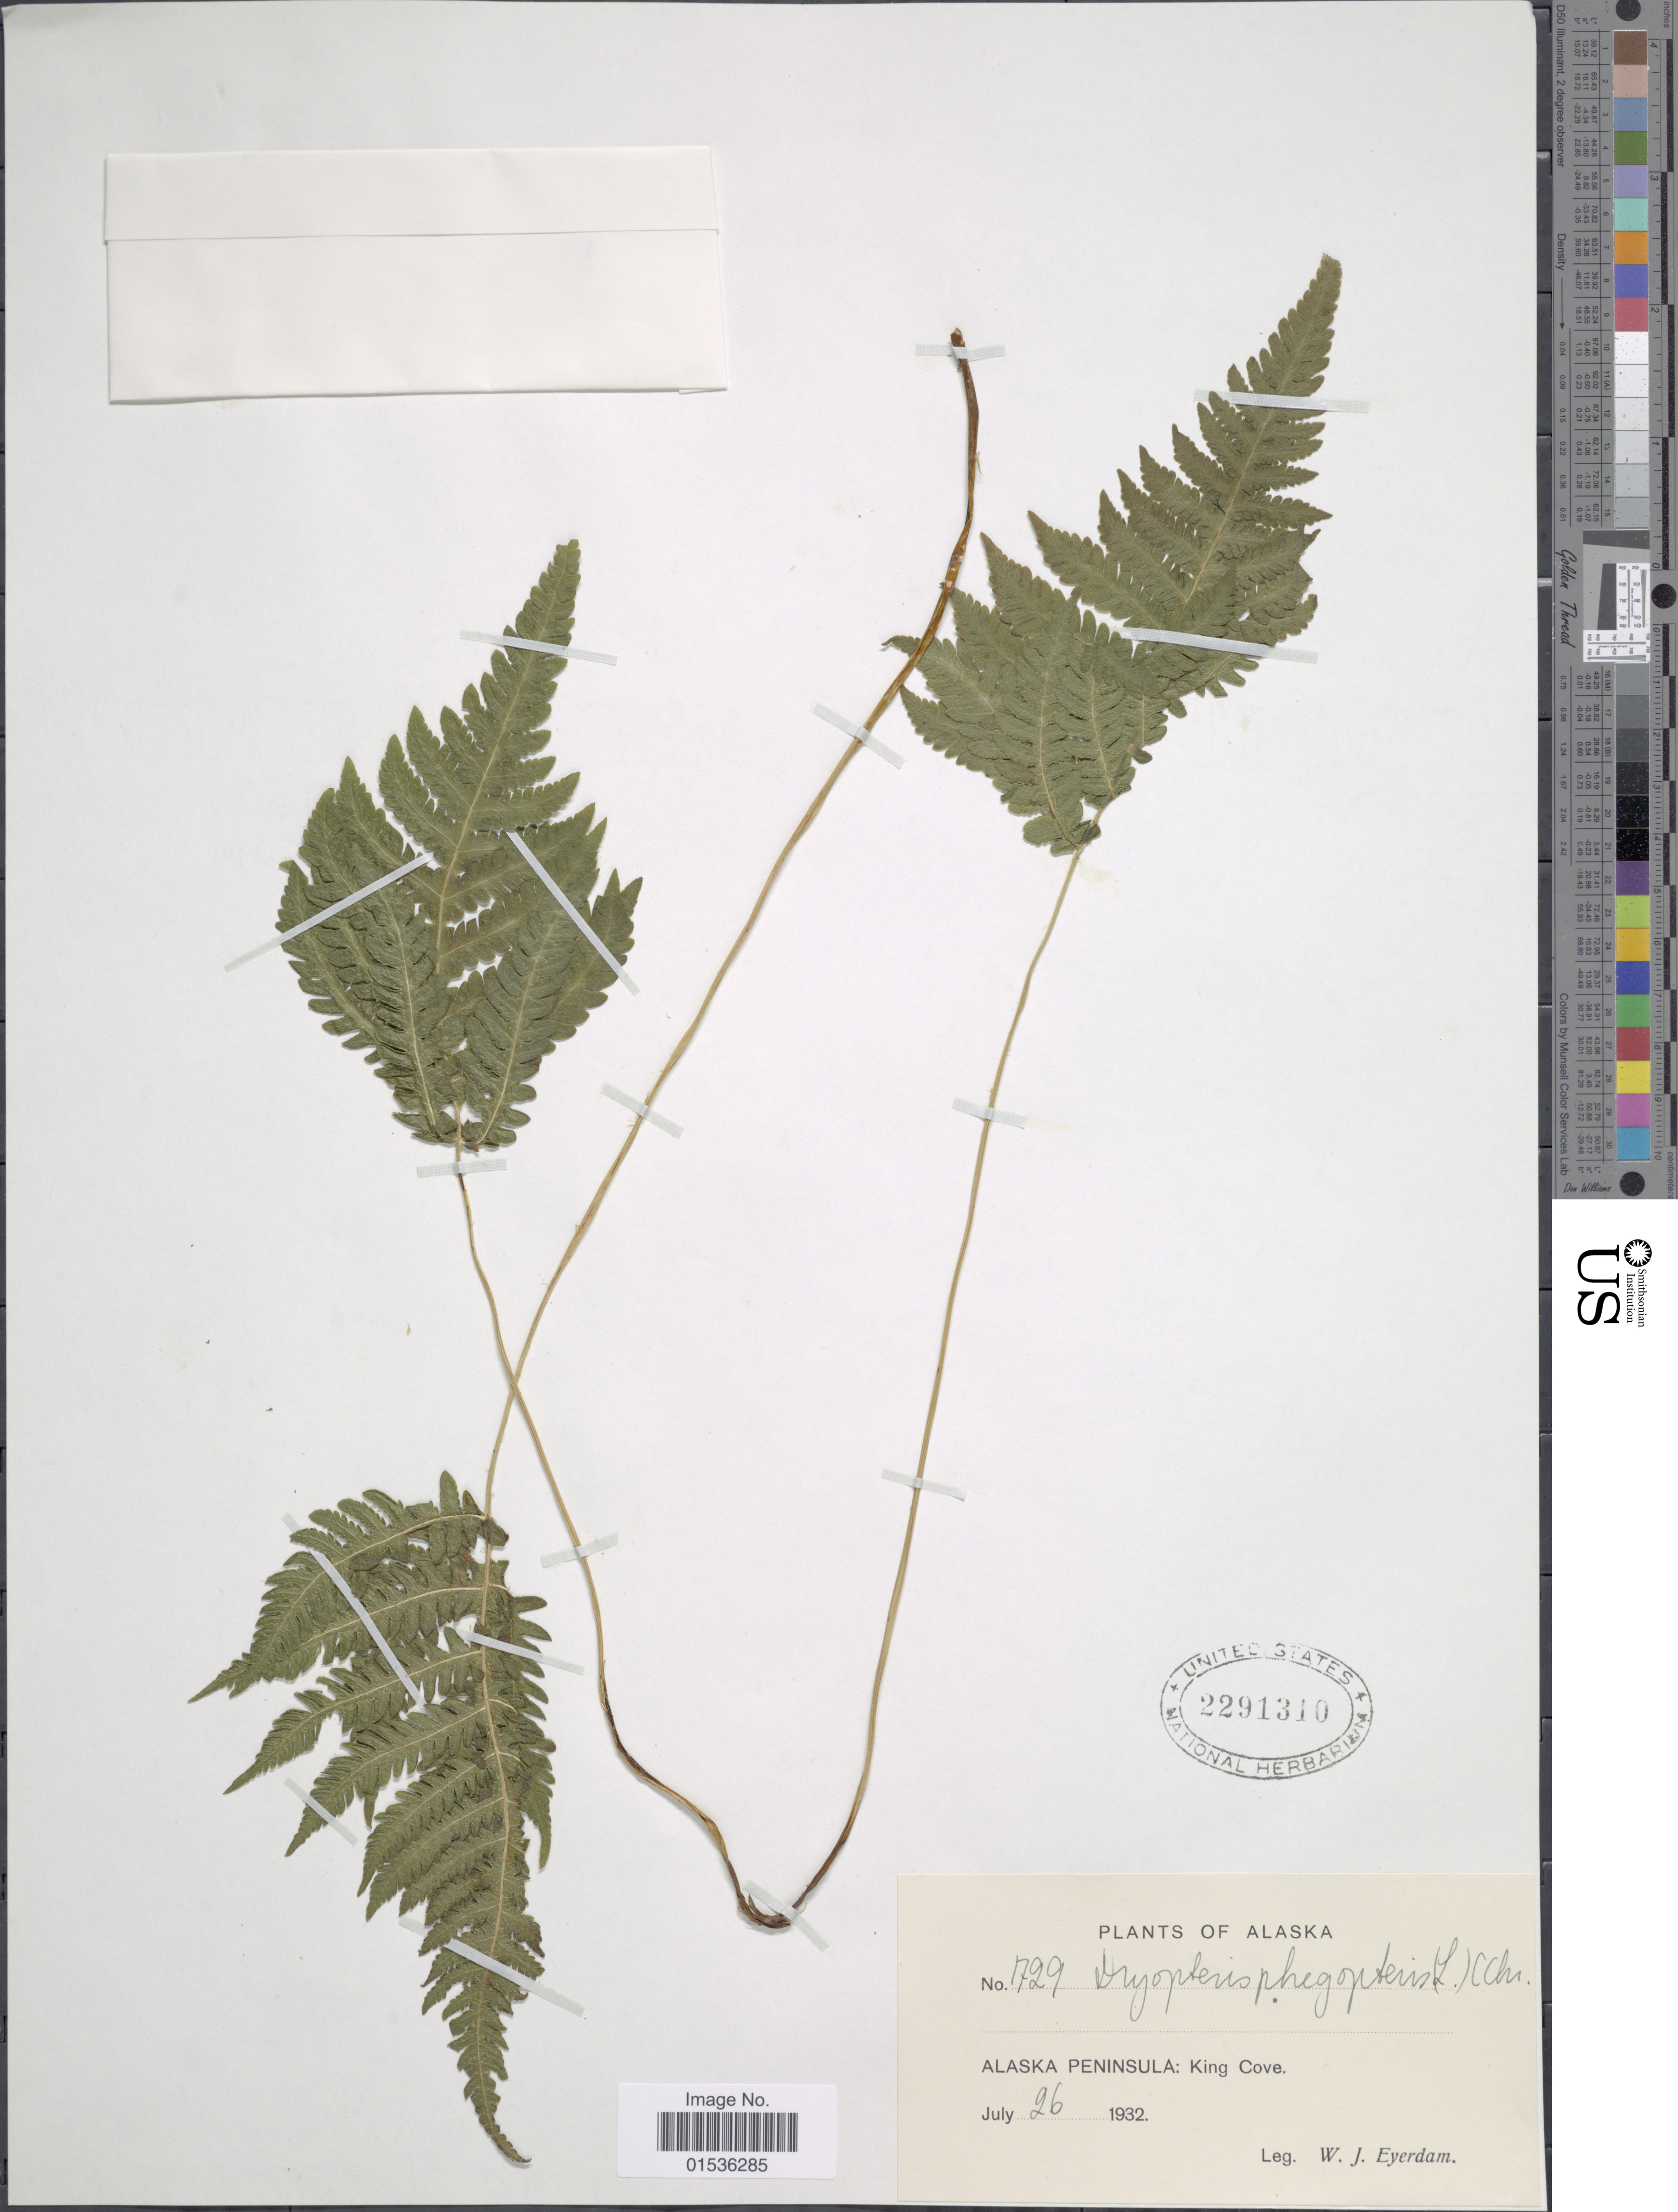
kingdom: Plantae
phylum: Tracheophyta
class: Polypodiopsida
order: Polypodiales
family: Thelypteridaceae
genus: Phegopteris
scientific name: Phegopteris connectilis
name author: (Michx.) Watt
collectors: W. J. Eyerdam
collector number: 1729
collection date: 1932-07-26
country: United States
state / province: Alaska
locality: Alaska Peninsula: King Cove.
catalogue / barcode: US 2291310